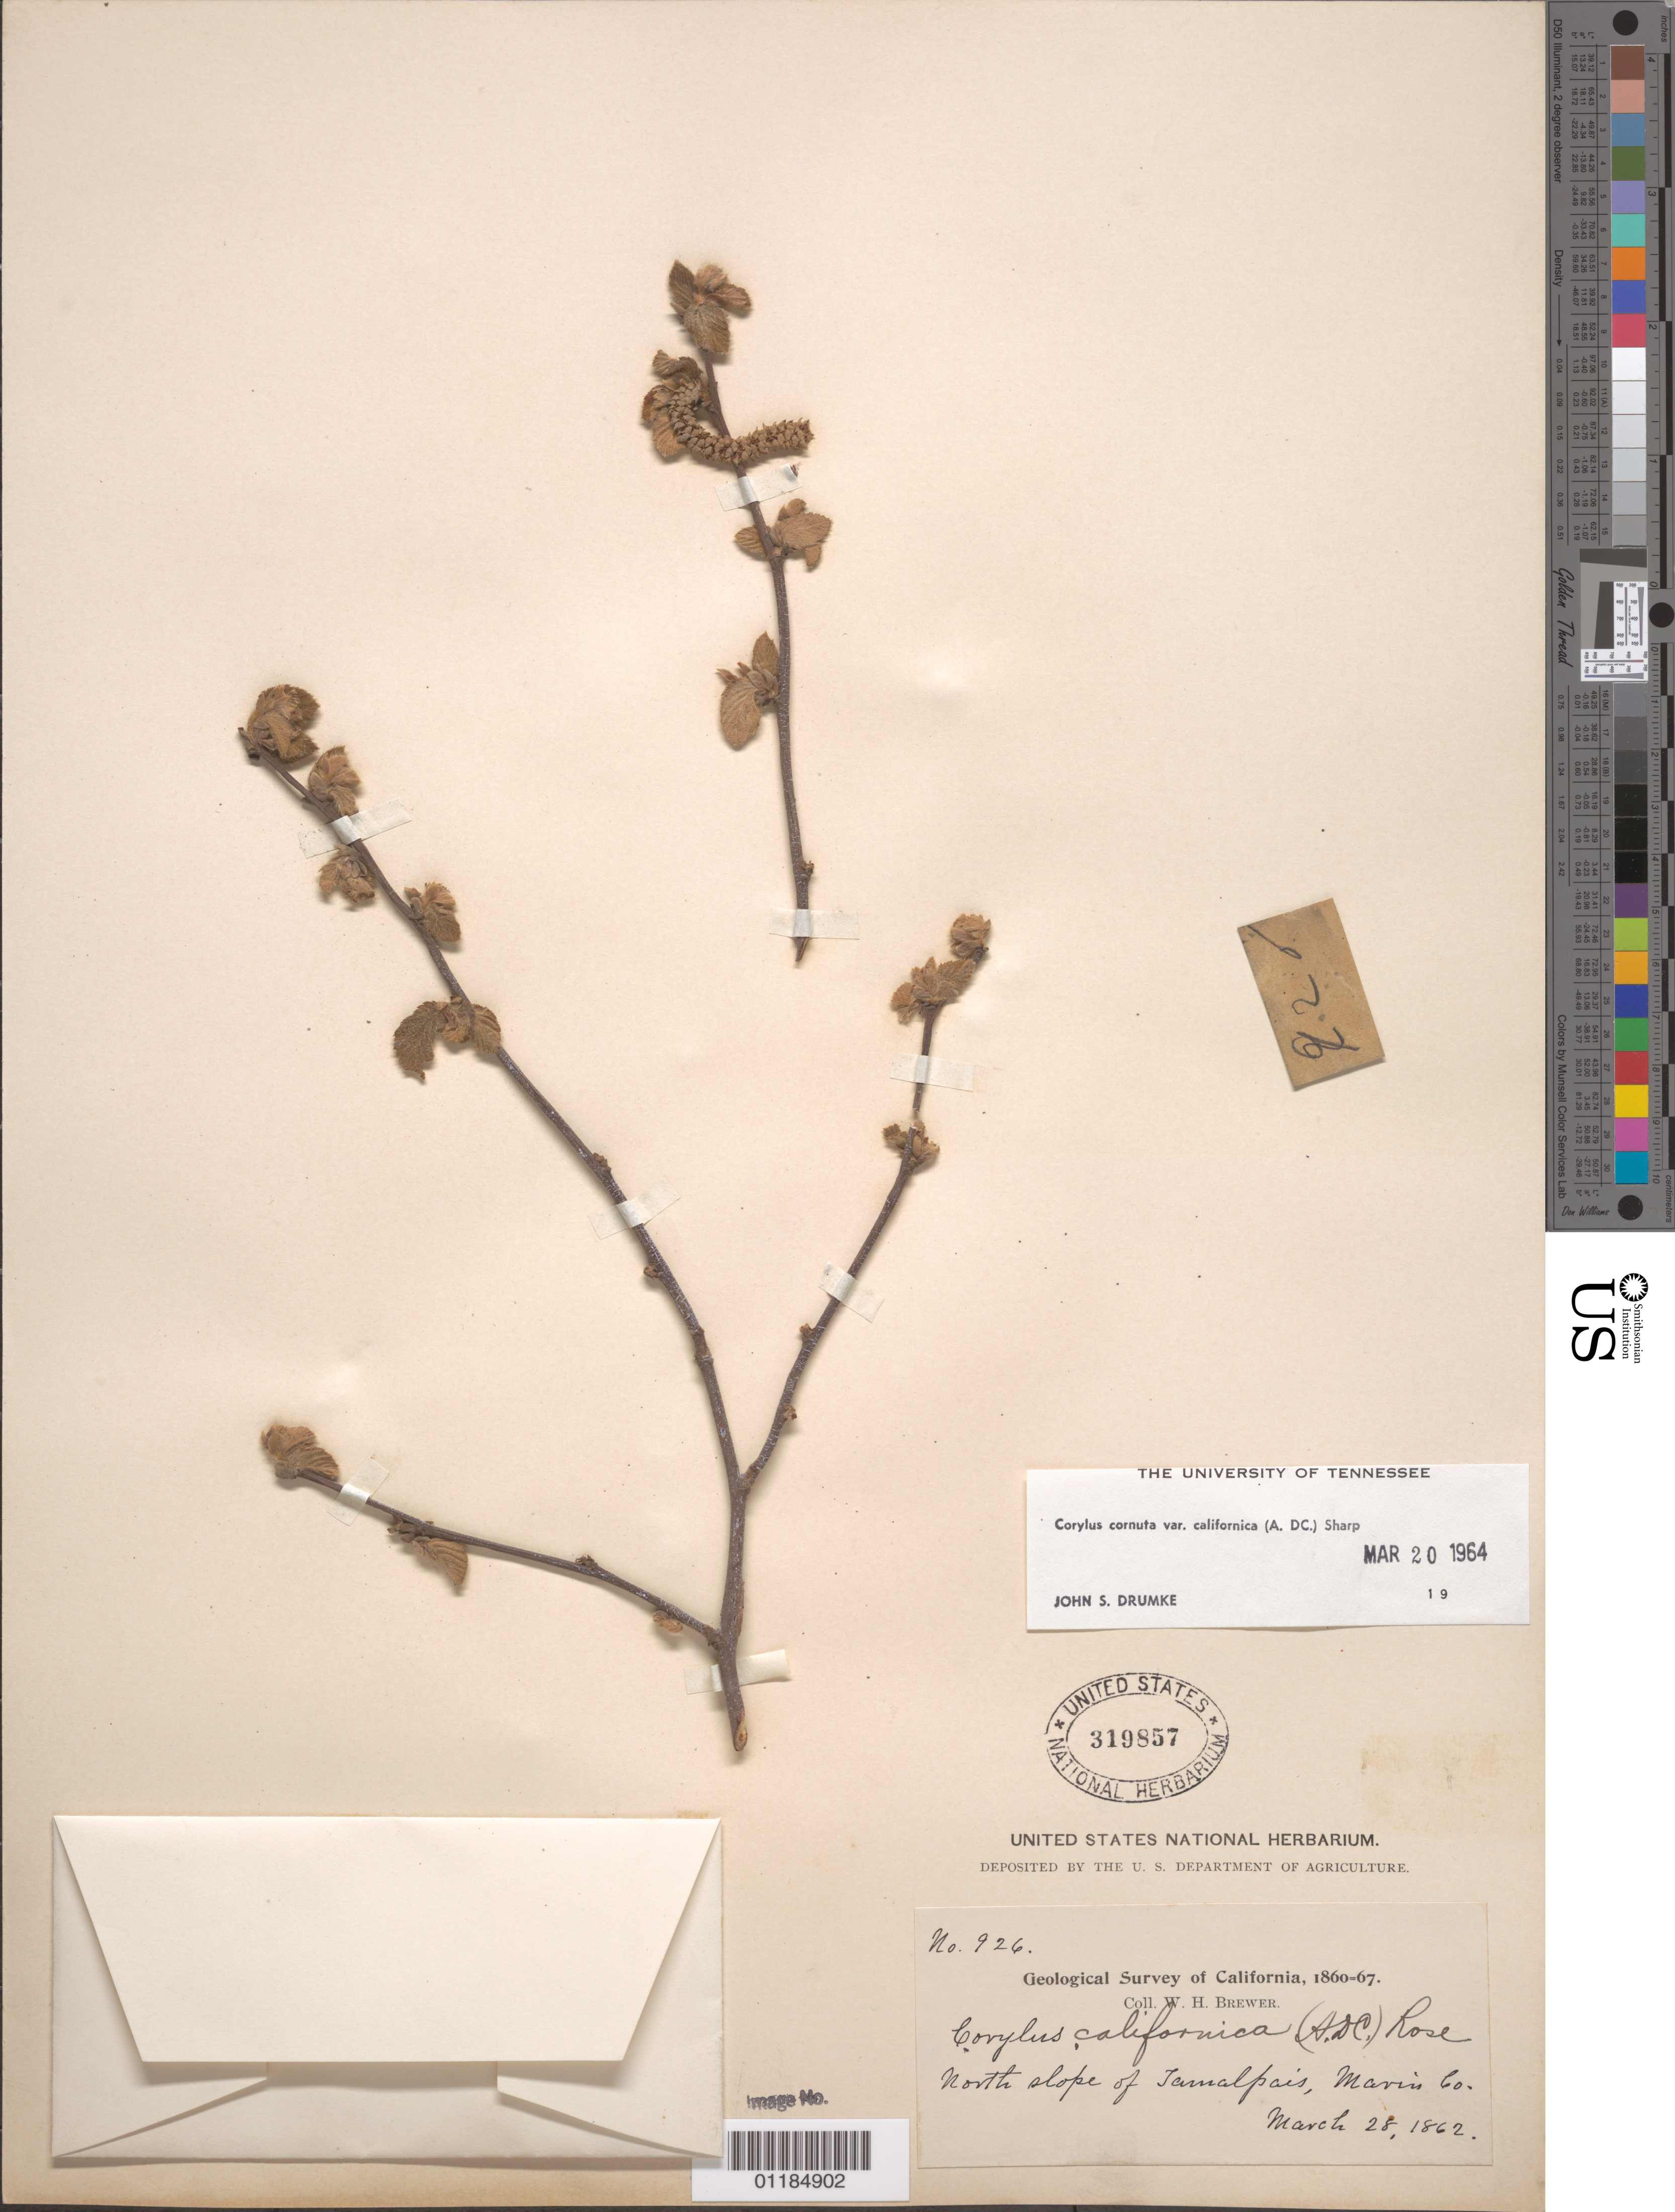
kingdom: Plantae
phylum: Tracheophyta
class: Magnoliopsida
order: Fagales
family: Betulaceae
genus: Corylus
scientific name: Corylus cornuta var. californica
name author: Marshall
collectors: W. H. Brewer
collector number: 926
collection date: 1862-03-28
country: United States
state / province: California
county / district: Marin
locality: North slope of Tamalpais.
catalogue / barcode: US 319857